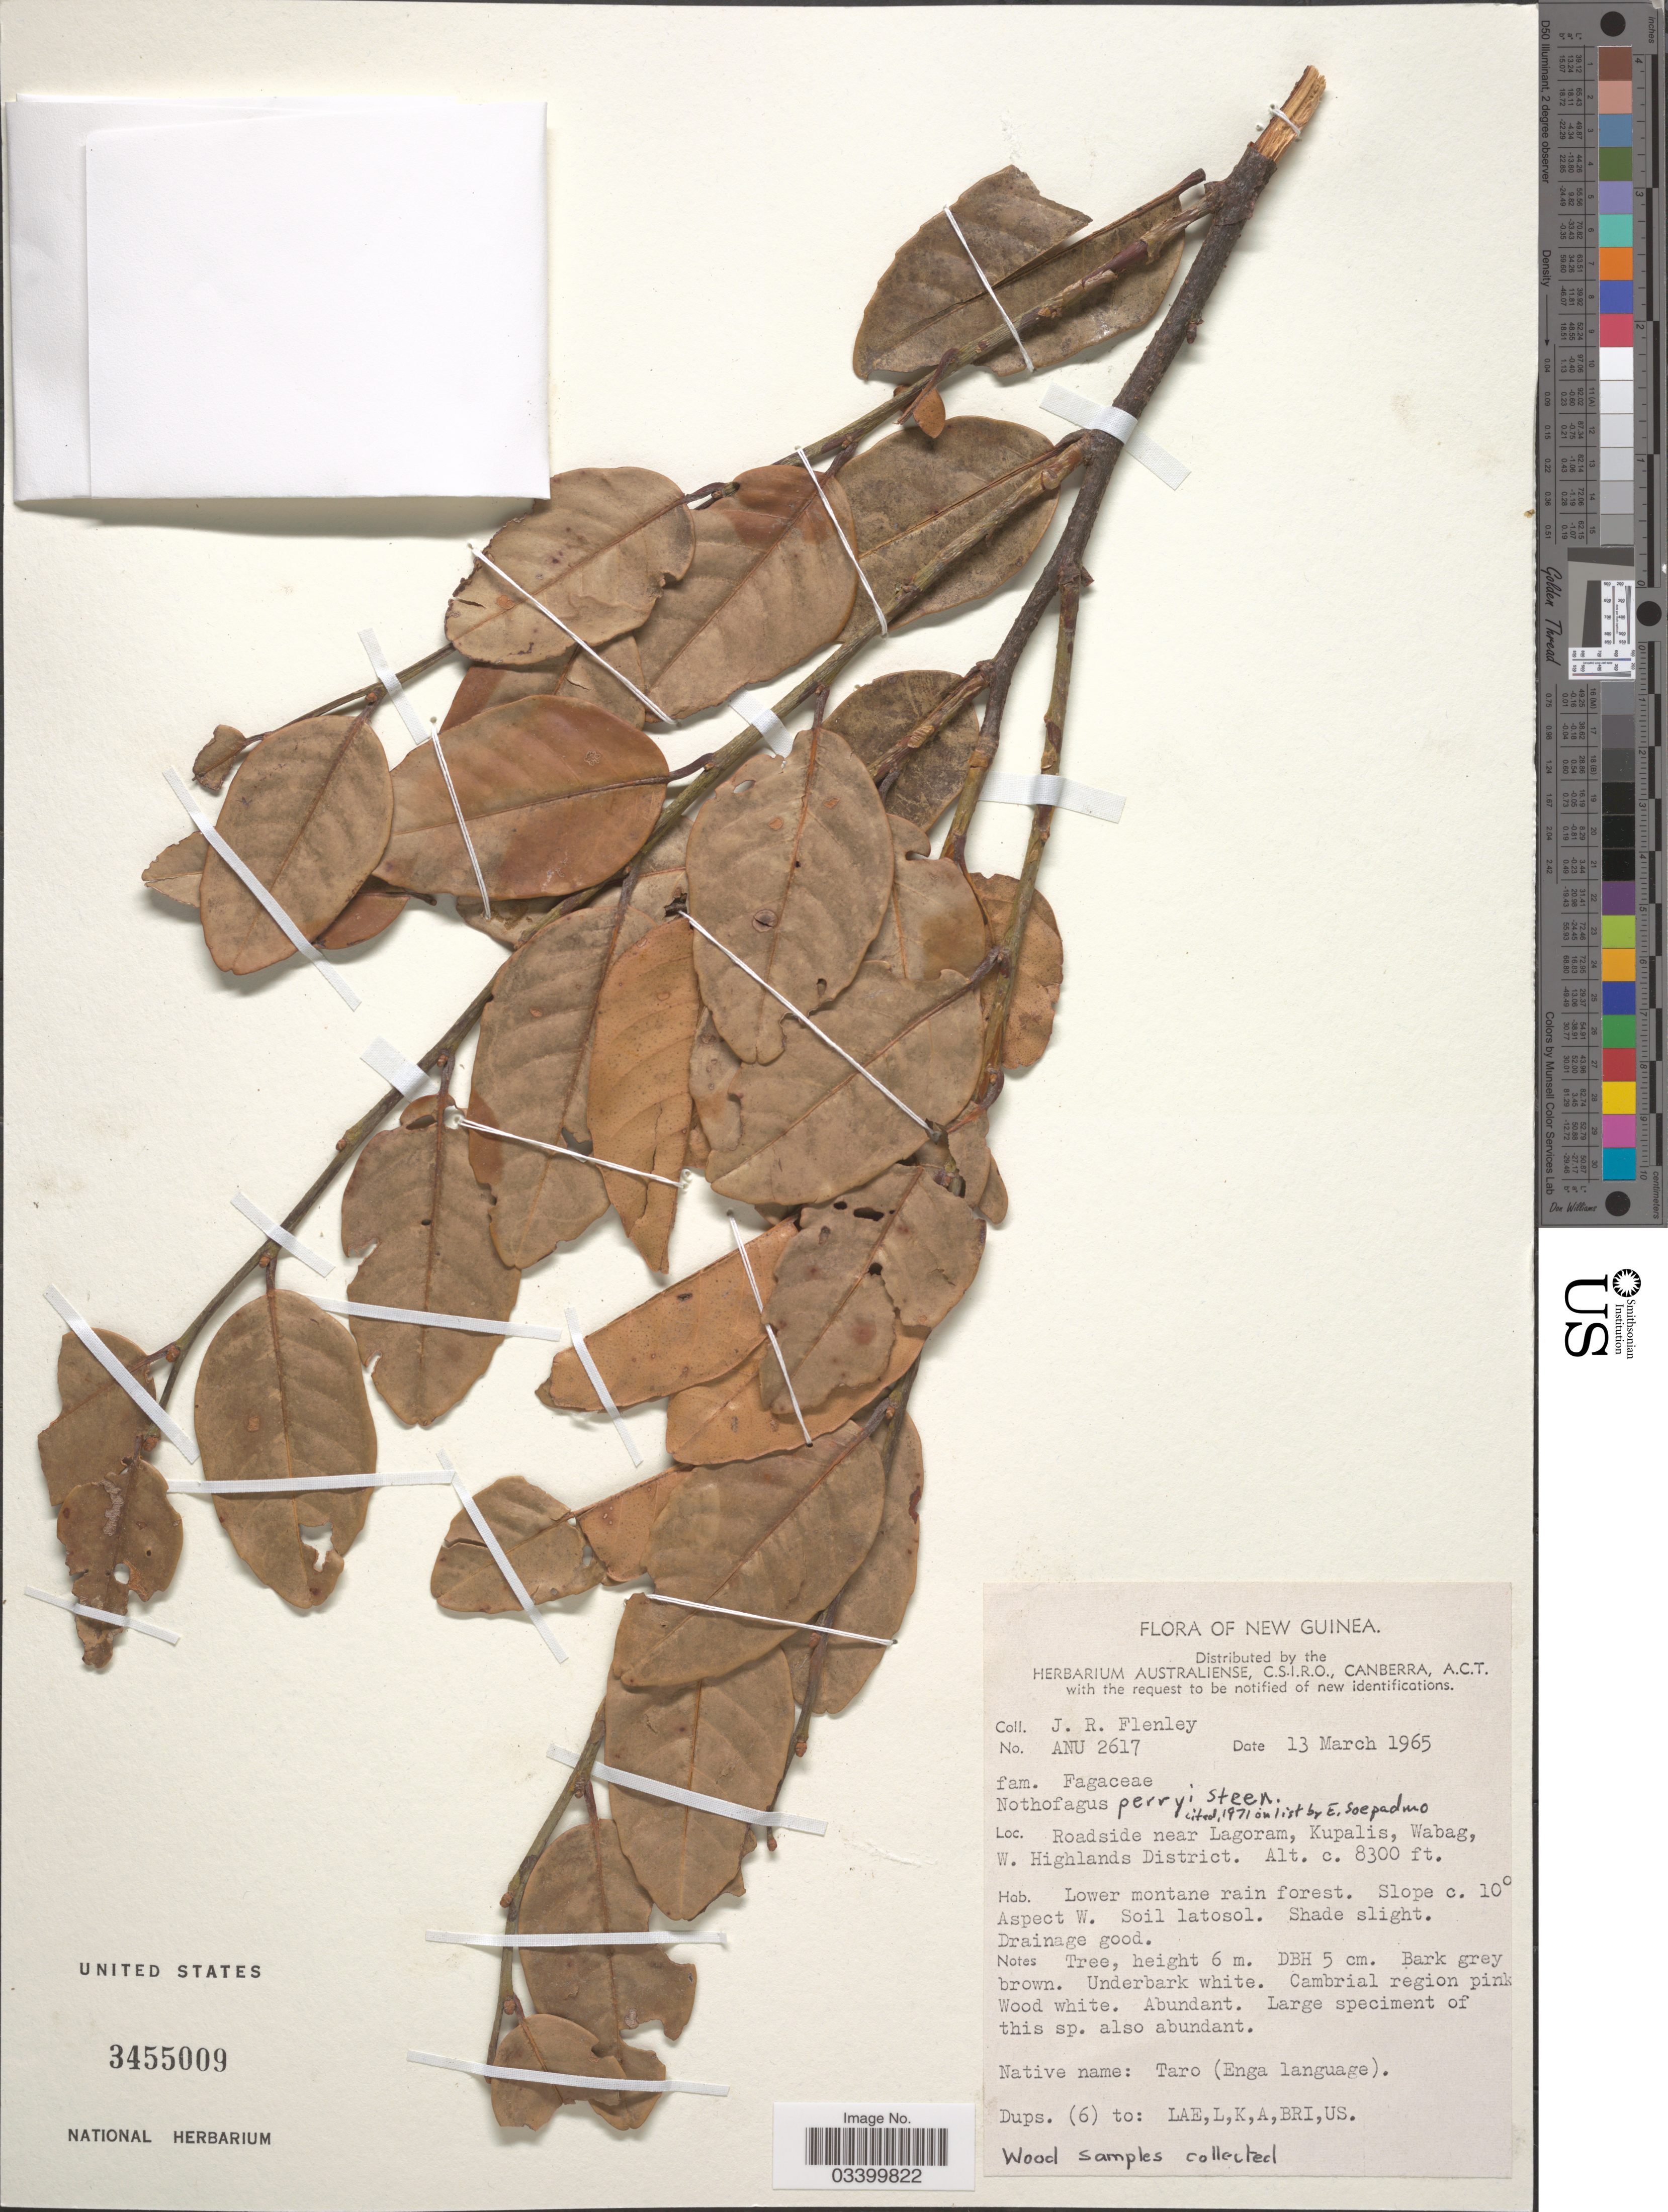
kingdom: Plantae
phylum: Tracheophyta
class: Magnoliopsida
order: Fagales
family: Nothofagaceae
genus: Nothofagus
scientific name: Nothofagus perryi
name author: Steenis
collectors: J. Flenley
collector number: ANU 2617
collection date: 1965-03-13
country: Papua New Guinea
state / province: Western Highlands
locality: New Guinea. Roadside near Lagoram, Kupalis, Wabag, W. Highlands District.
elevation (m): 2530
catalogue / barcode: US 3455009